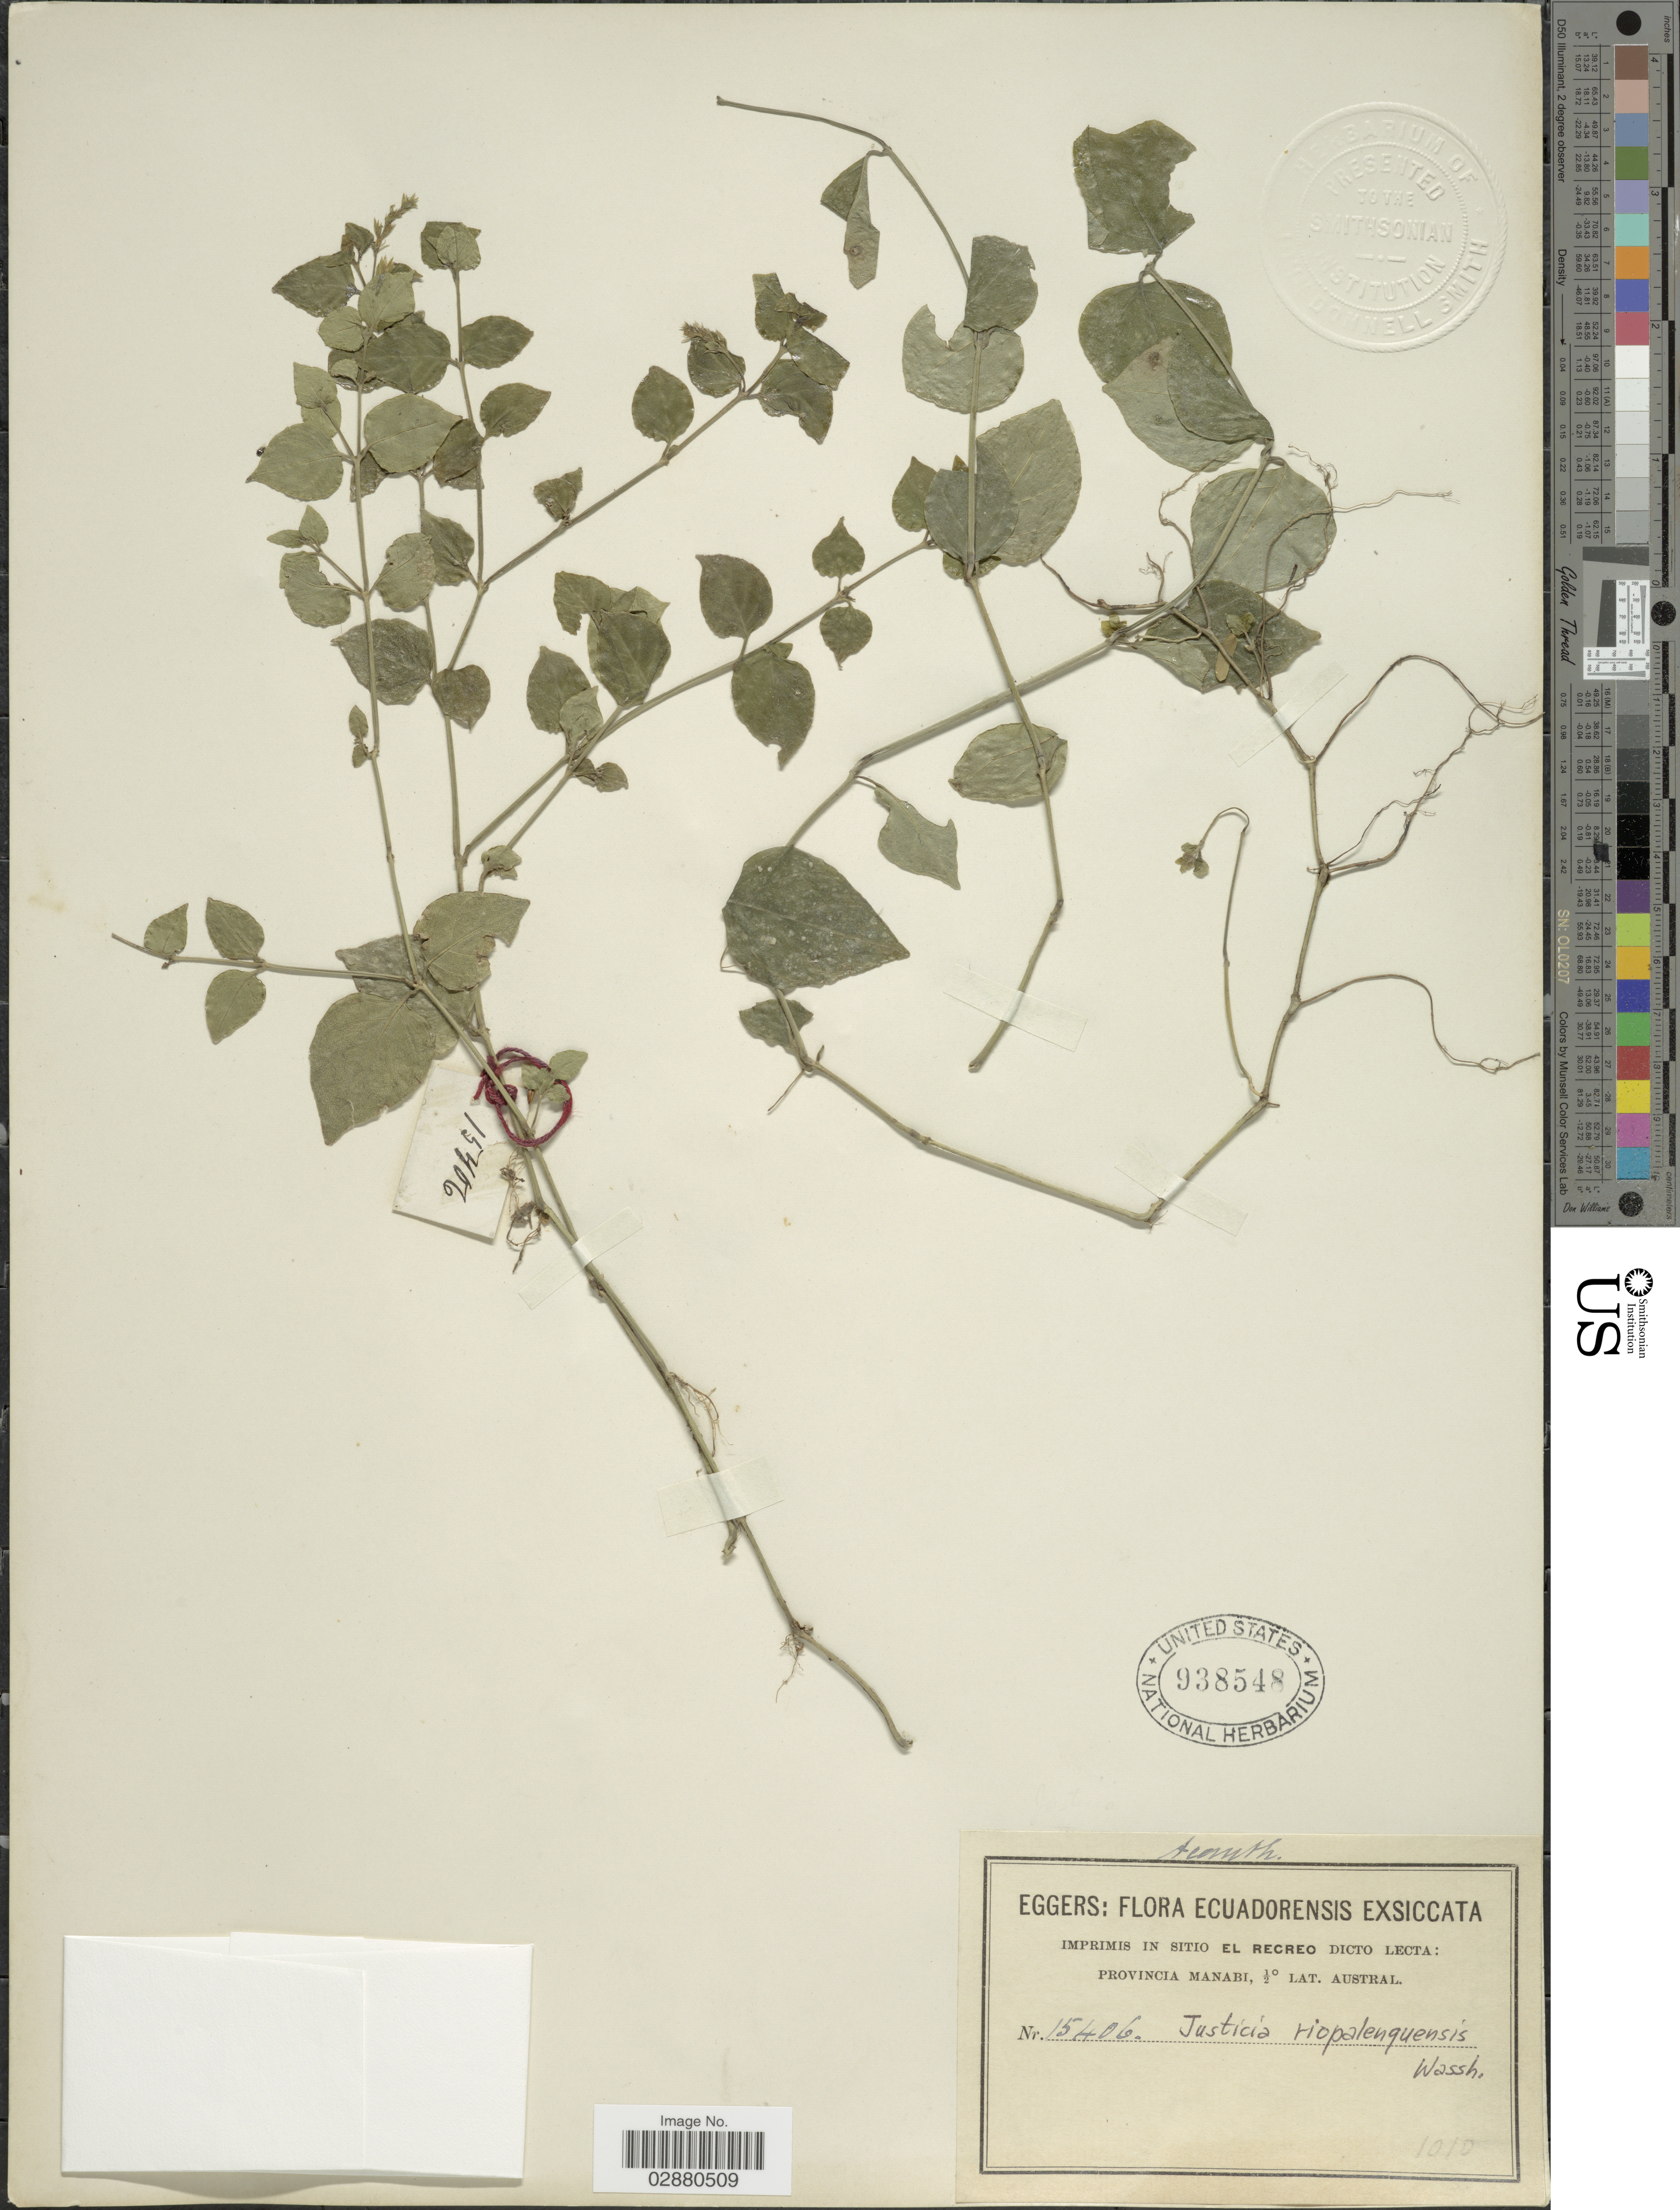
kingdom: Plantae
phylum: Tracheophyta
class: Magnoliopsida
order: Lamiales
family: Acanthaceae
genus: Justicia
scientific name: Justicia riopalenquensis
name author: Wassh.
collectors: -. Eggers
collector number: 15406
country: Ecuador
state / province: Manabí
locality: Imprimis in sitio el Recreo dicto lecta.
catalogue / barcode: US 938548